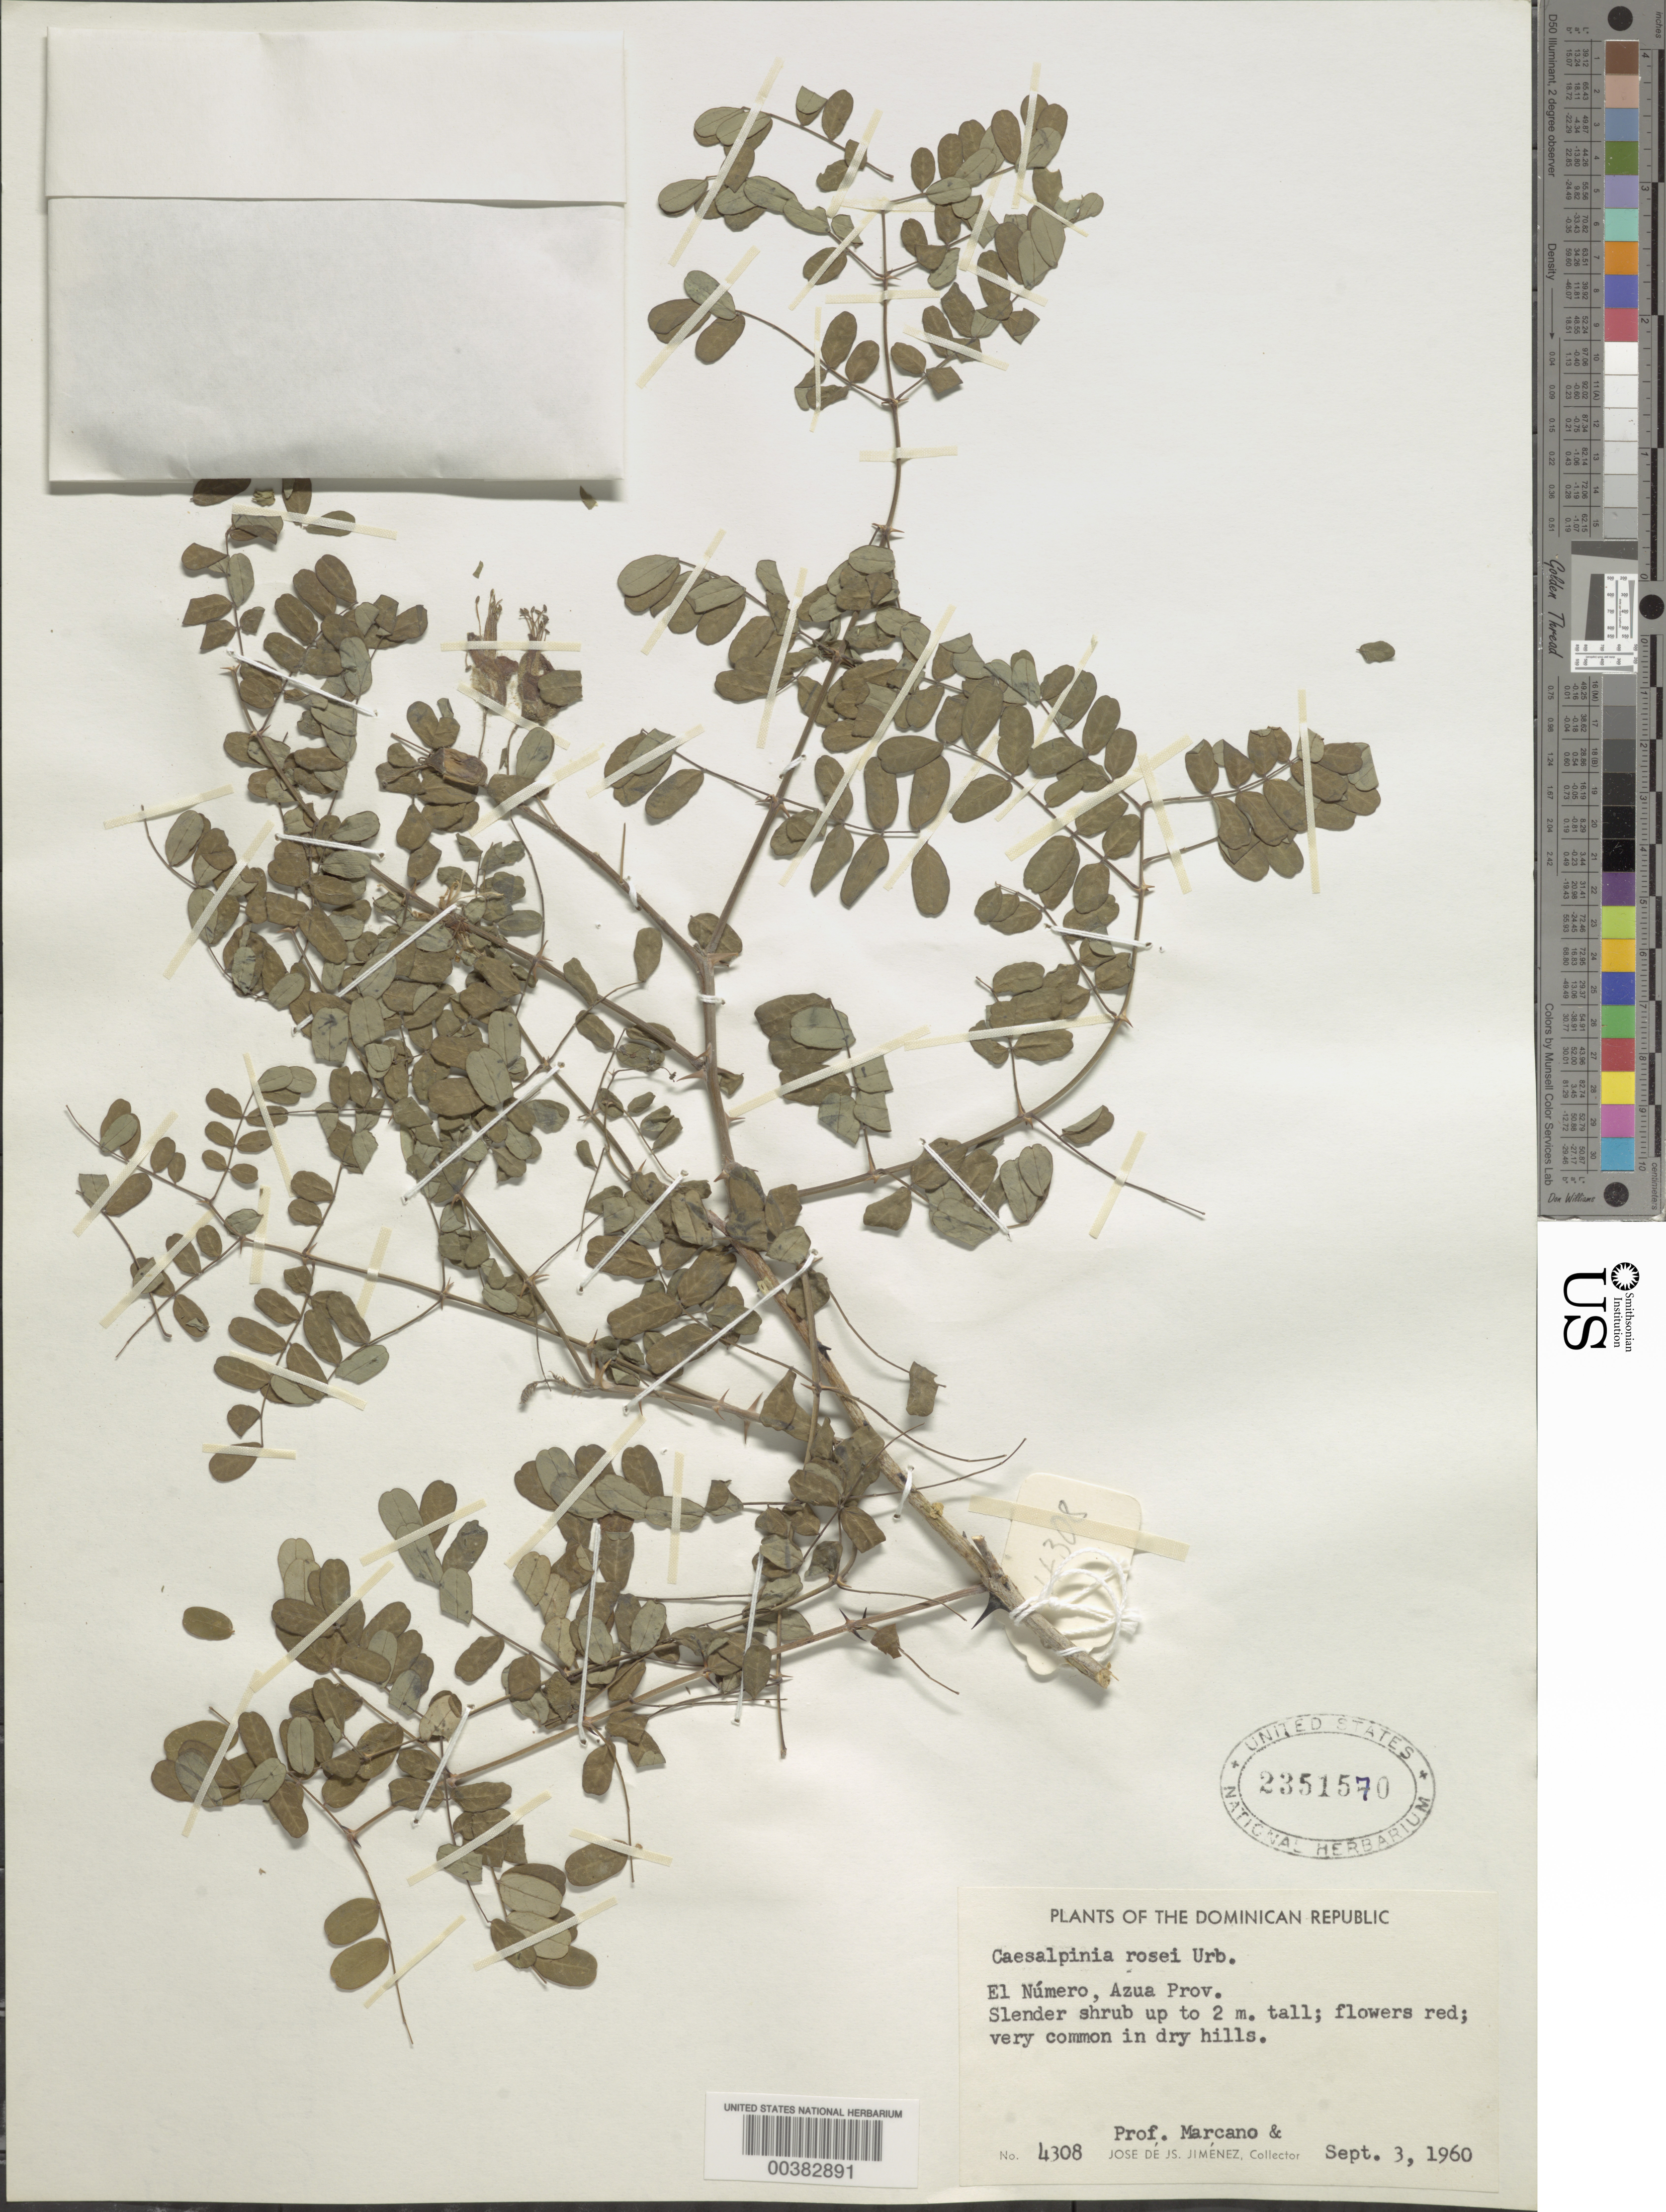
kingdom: Plantae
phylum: Tracheophyta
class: Magnoliopsida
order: Fabales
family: Fabaceae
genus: Denisophytum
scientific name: Denisophytum rosei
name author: (Urb.) Gagnon & G.P. Lewis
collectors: J. J. Jiménez Almonte & E. J. Marcano F.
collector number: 4308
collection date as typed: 03 Sep 1960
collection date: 1960-09-03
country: Dominican Republic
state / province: Azua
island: Hispaniola Island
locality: El numero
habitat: Dry hills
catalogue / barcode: US 2351570